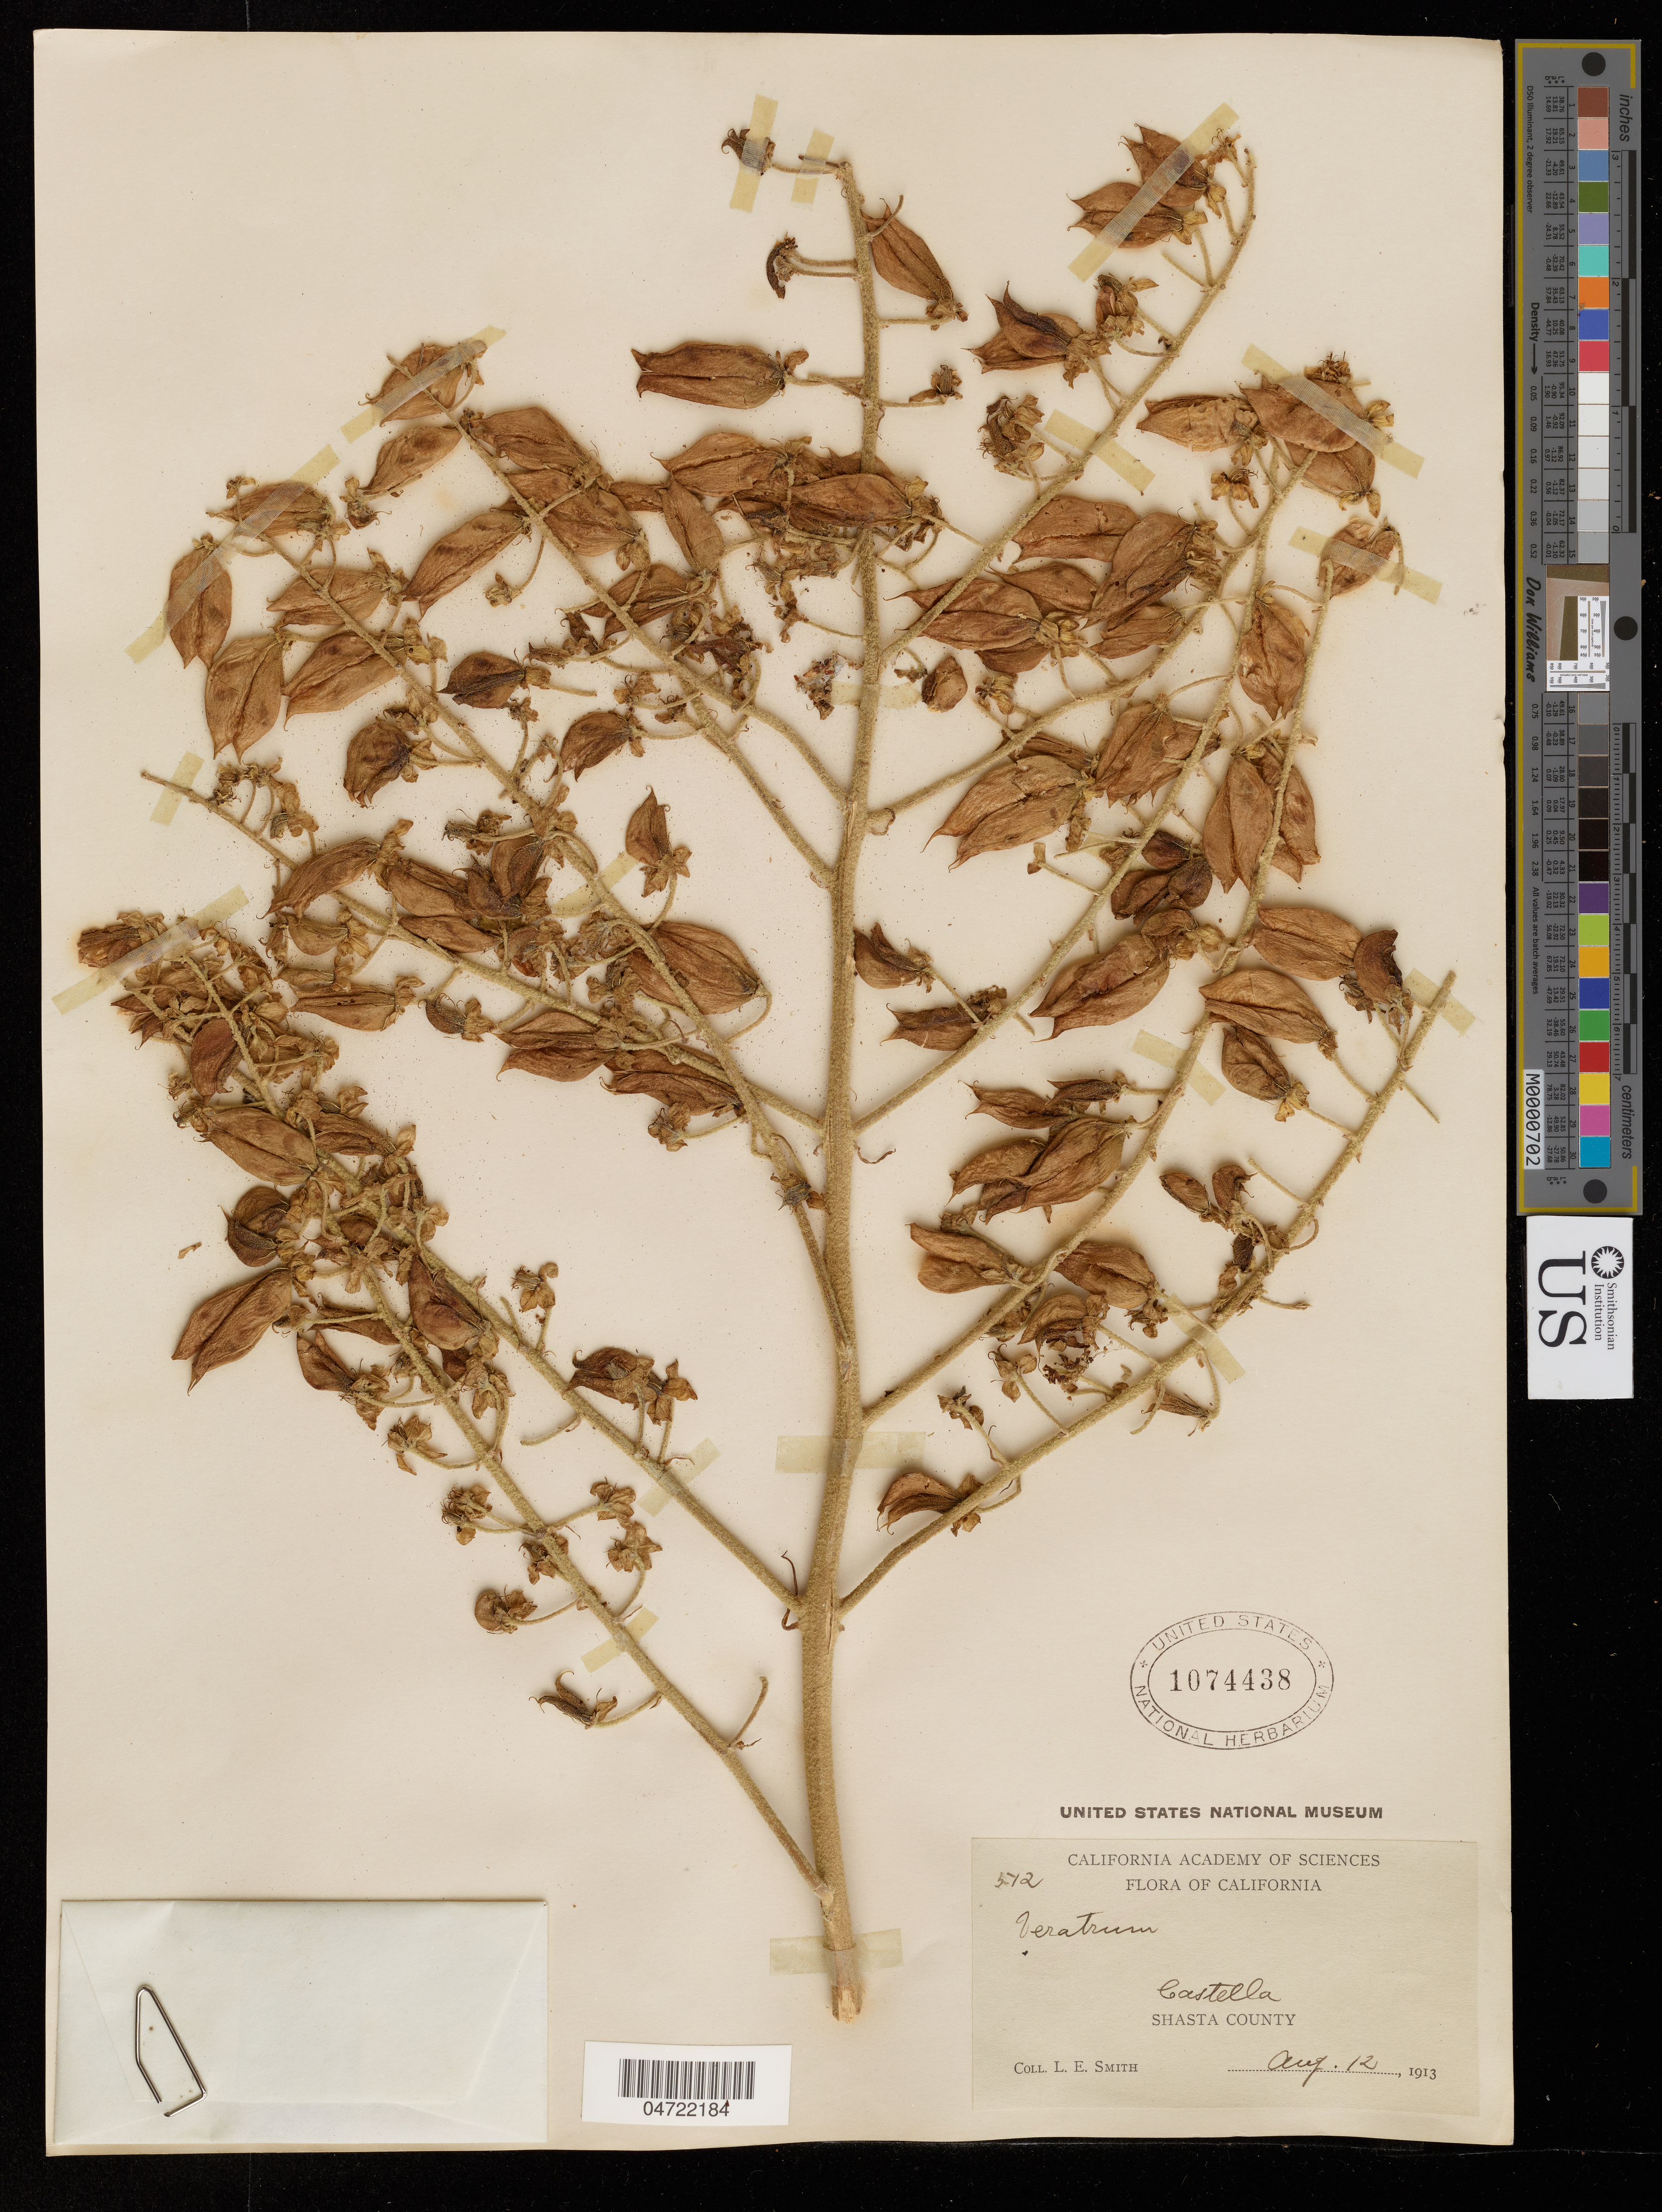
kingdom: Plantae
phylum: Tracheophyta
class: Liliopsida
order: Liliales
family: Melanthiaceae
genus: Veratrum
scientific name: Veratrum sp.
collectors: L. E. Smith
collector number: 512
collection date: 1913-08-12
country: United States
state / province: California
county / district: Shasta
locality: Castella.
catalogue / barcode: US 1074438